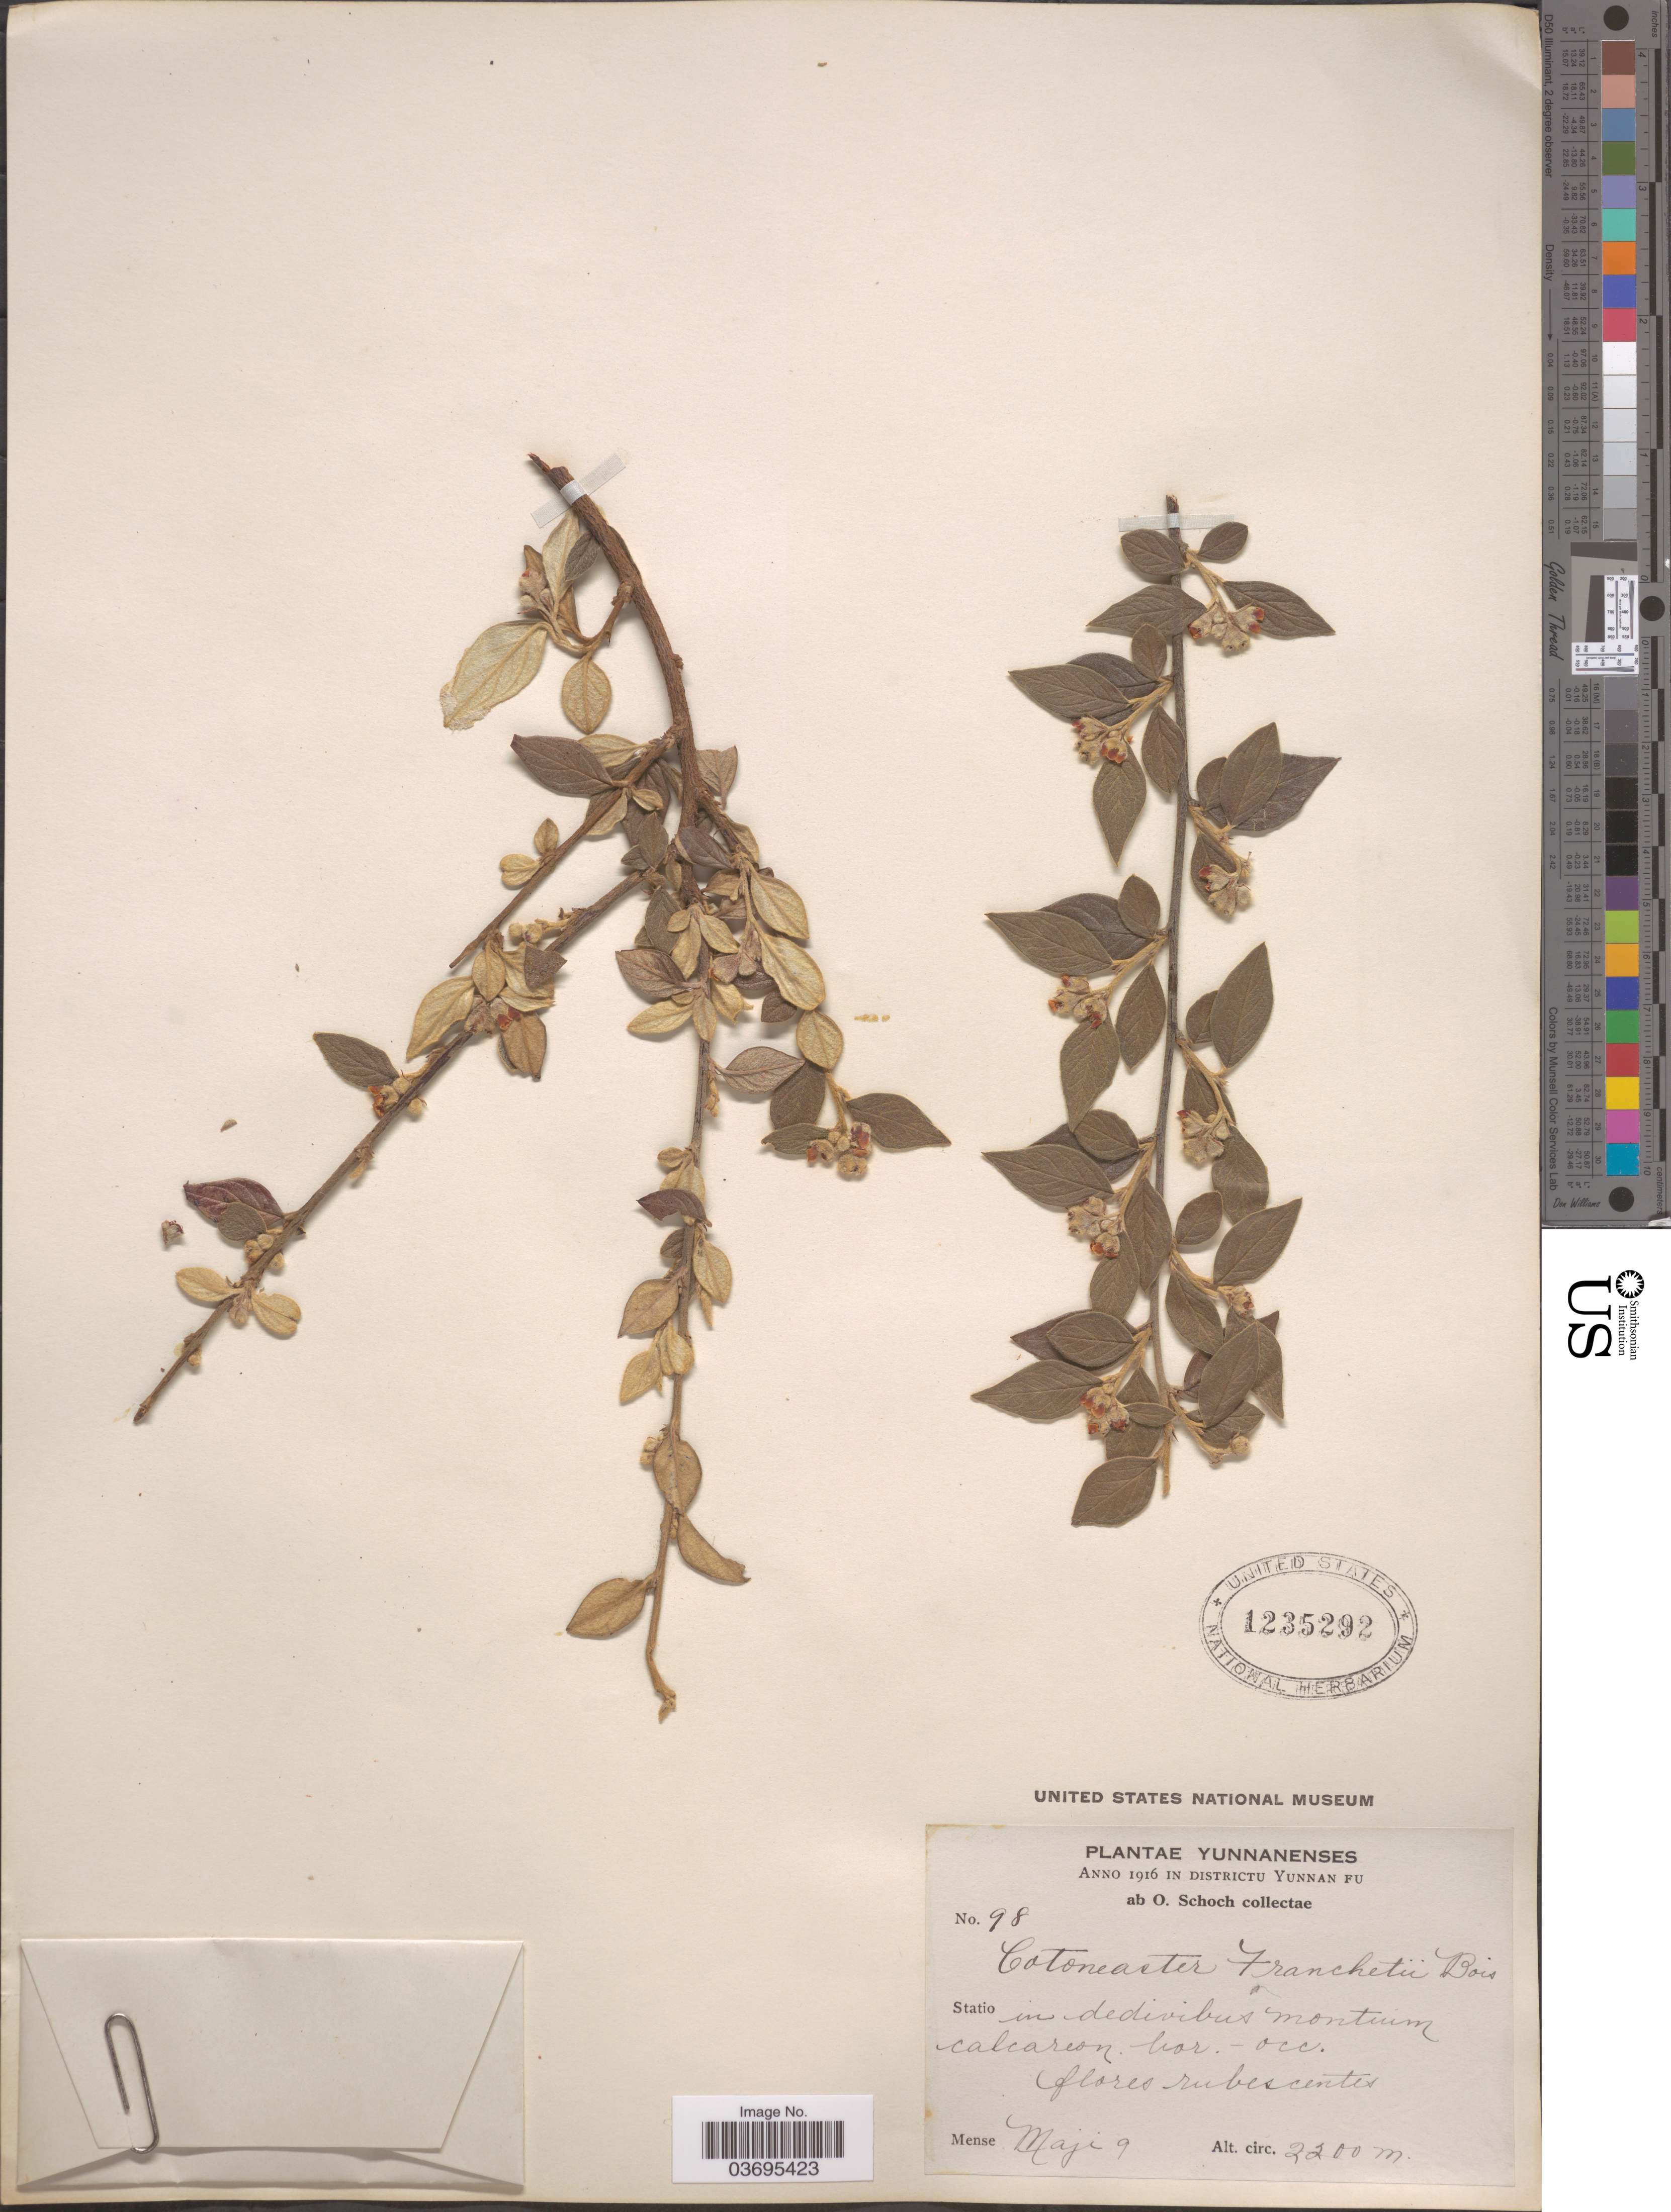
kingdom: Plantae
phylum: Tracheophyta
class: Magnoliopsida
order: Rosales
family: Rosaceae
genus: Cotoneaster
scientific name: Cotoneaster franchetii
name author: Bois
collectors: O. Schoch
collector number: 98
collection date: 1916-05-09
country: China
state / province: Yunnan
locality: Districtu Yunnan Fu. Statio in declivibus montium calcareon. bor. occ.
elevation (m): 2200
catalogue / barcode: US 1235292